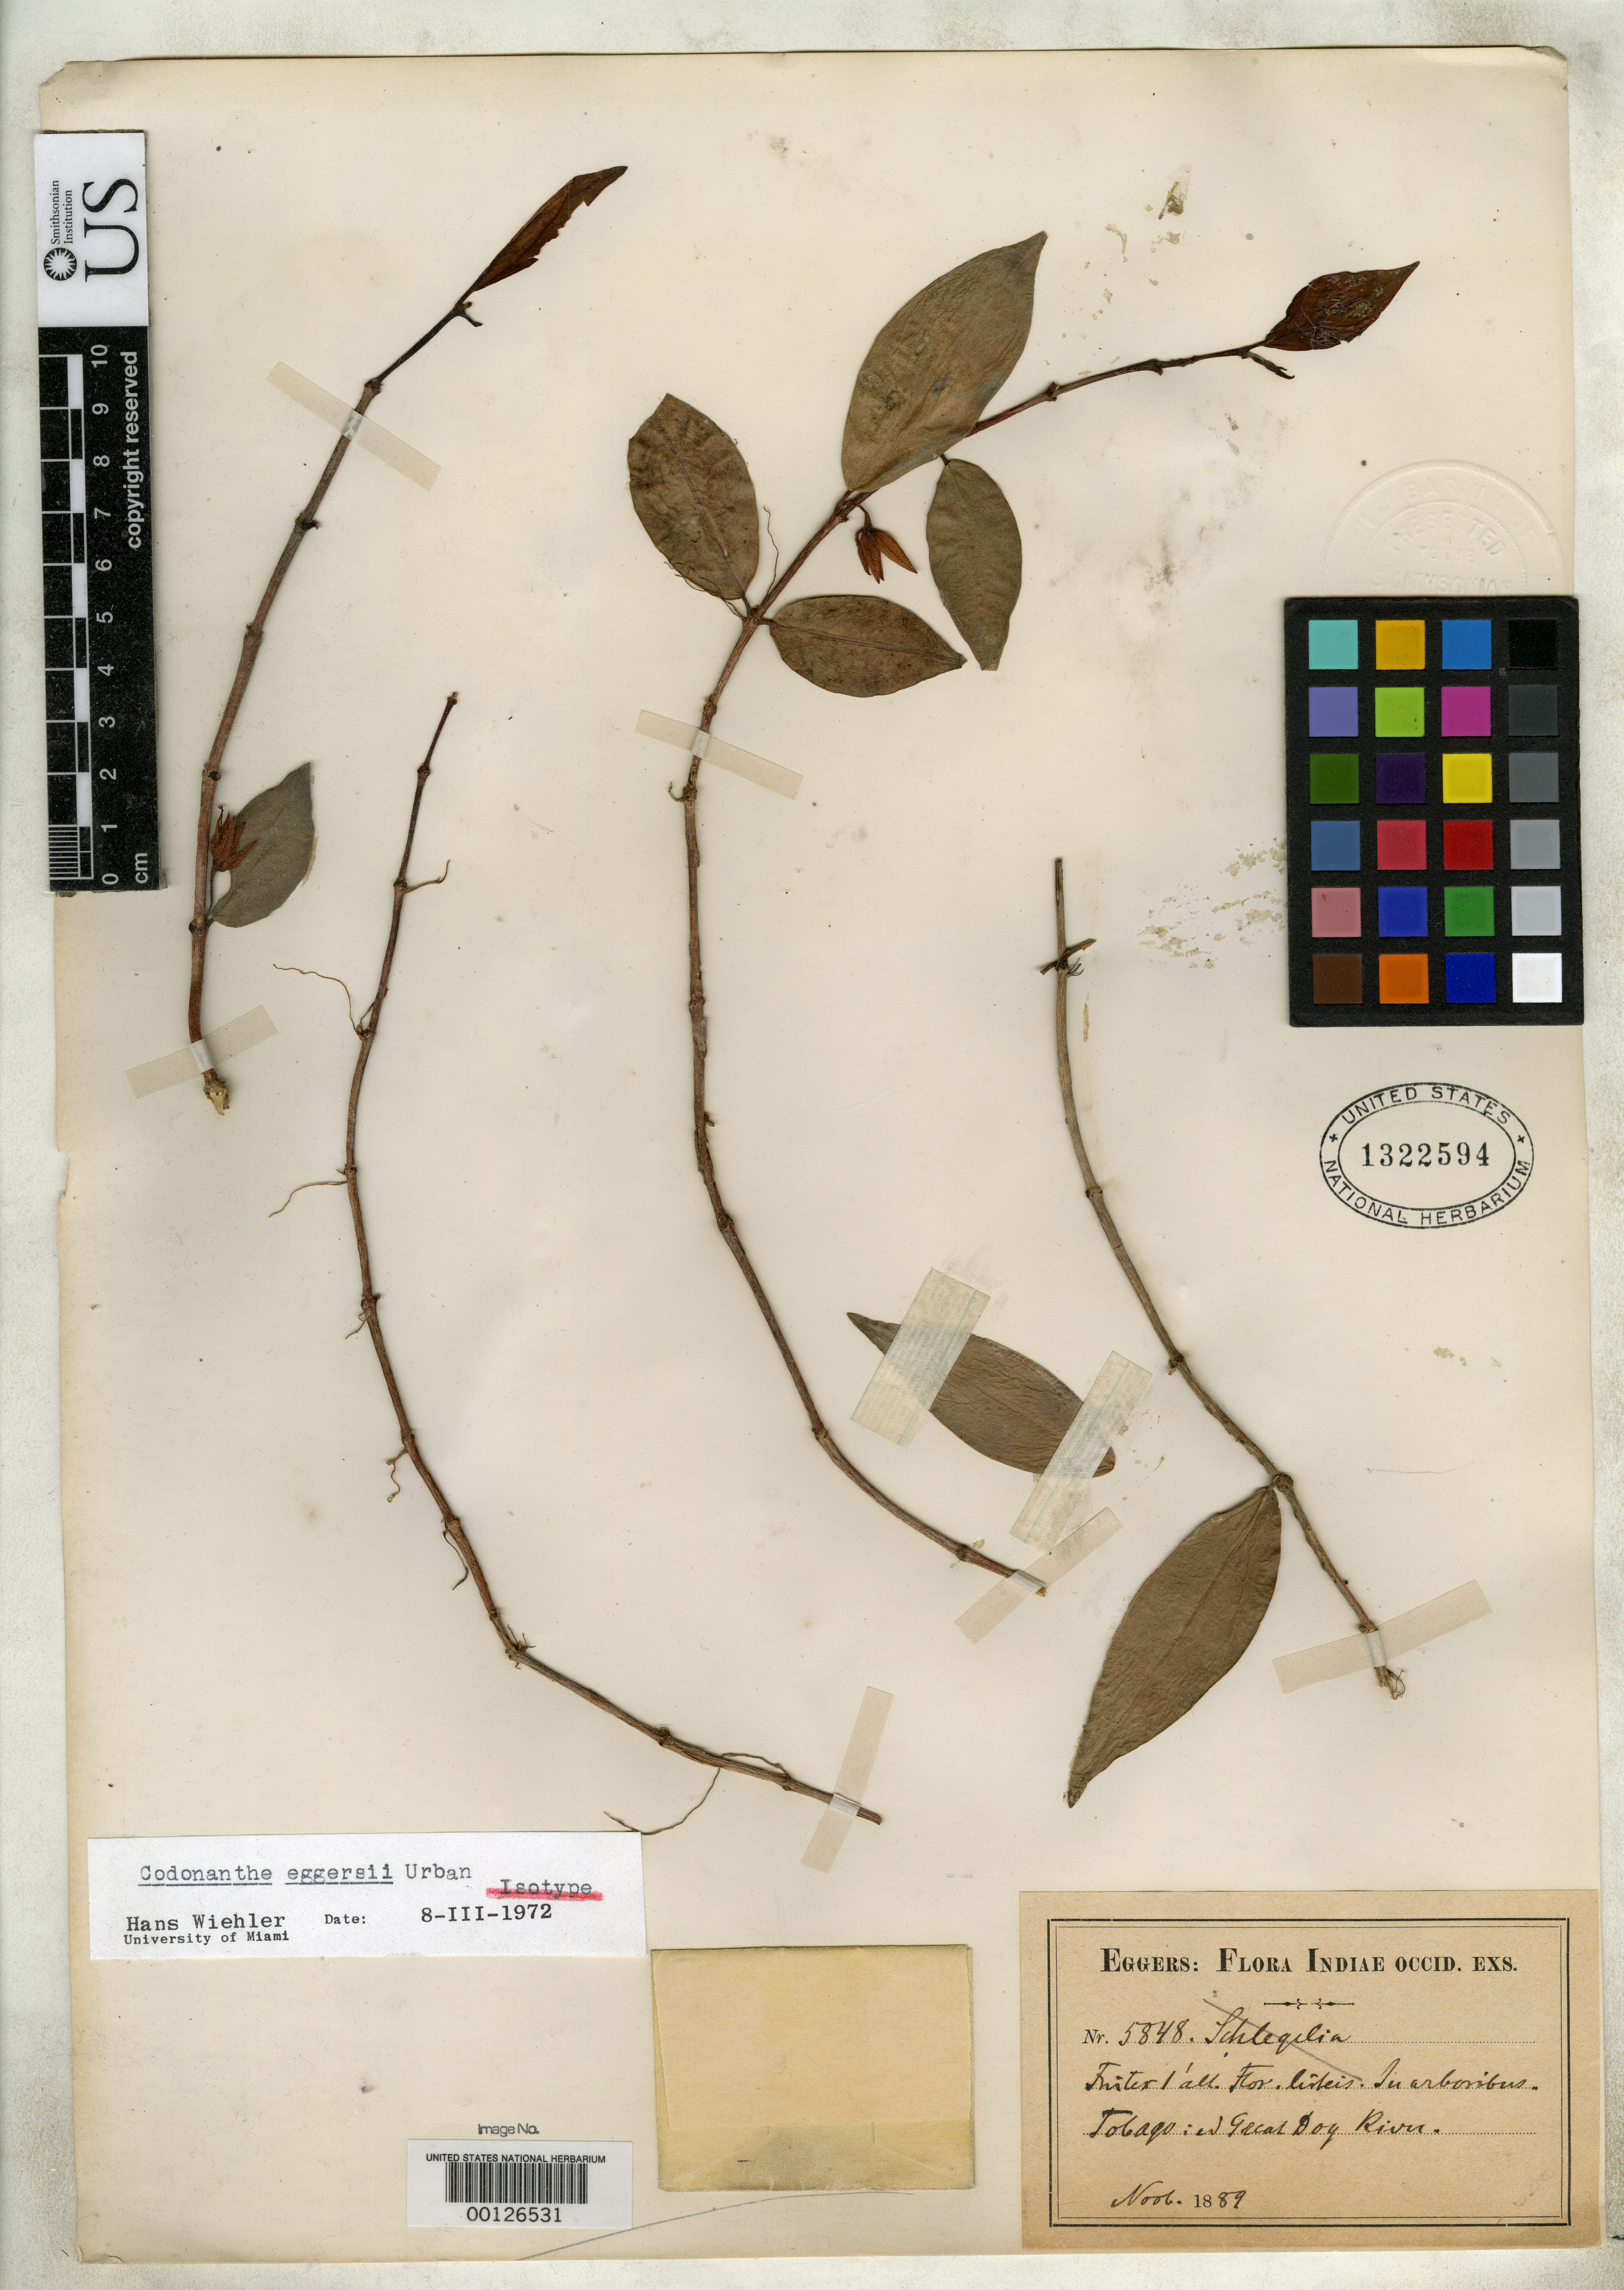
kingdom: Plantae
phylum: Tracheophyta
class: Magnoliopsida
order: Lamiales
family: Gesneriaceae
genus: Codonanthe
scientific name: Codonanthe eggersii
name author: Urb.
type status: Isotype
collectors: H. F. A. von Eggers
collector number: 5848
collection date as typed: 1889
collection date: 1889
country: Trinidad and Tobago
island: Tobago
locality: Great Dog River.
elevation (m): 500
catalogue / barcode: US 1322594